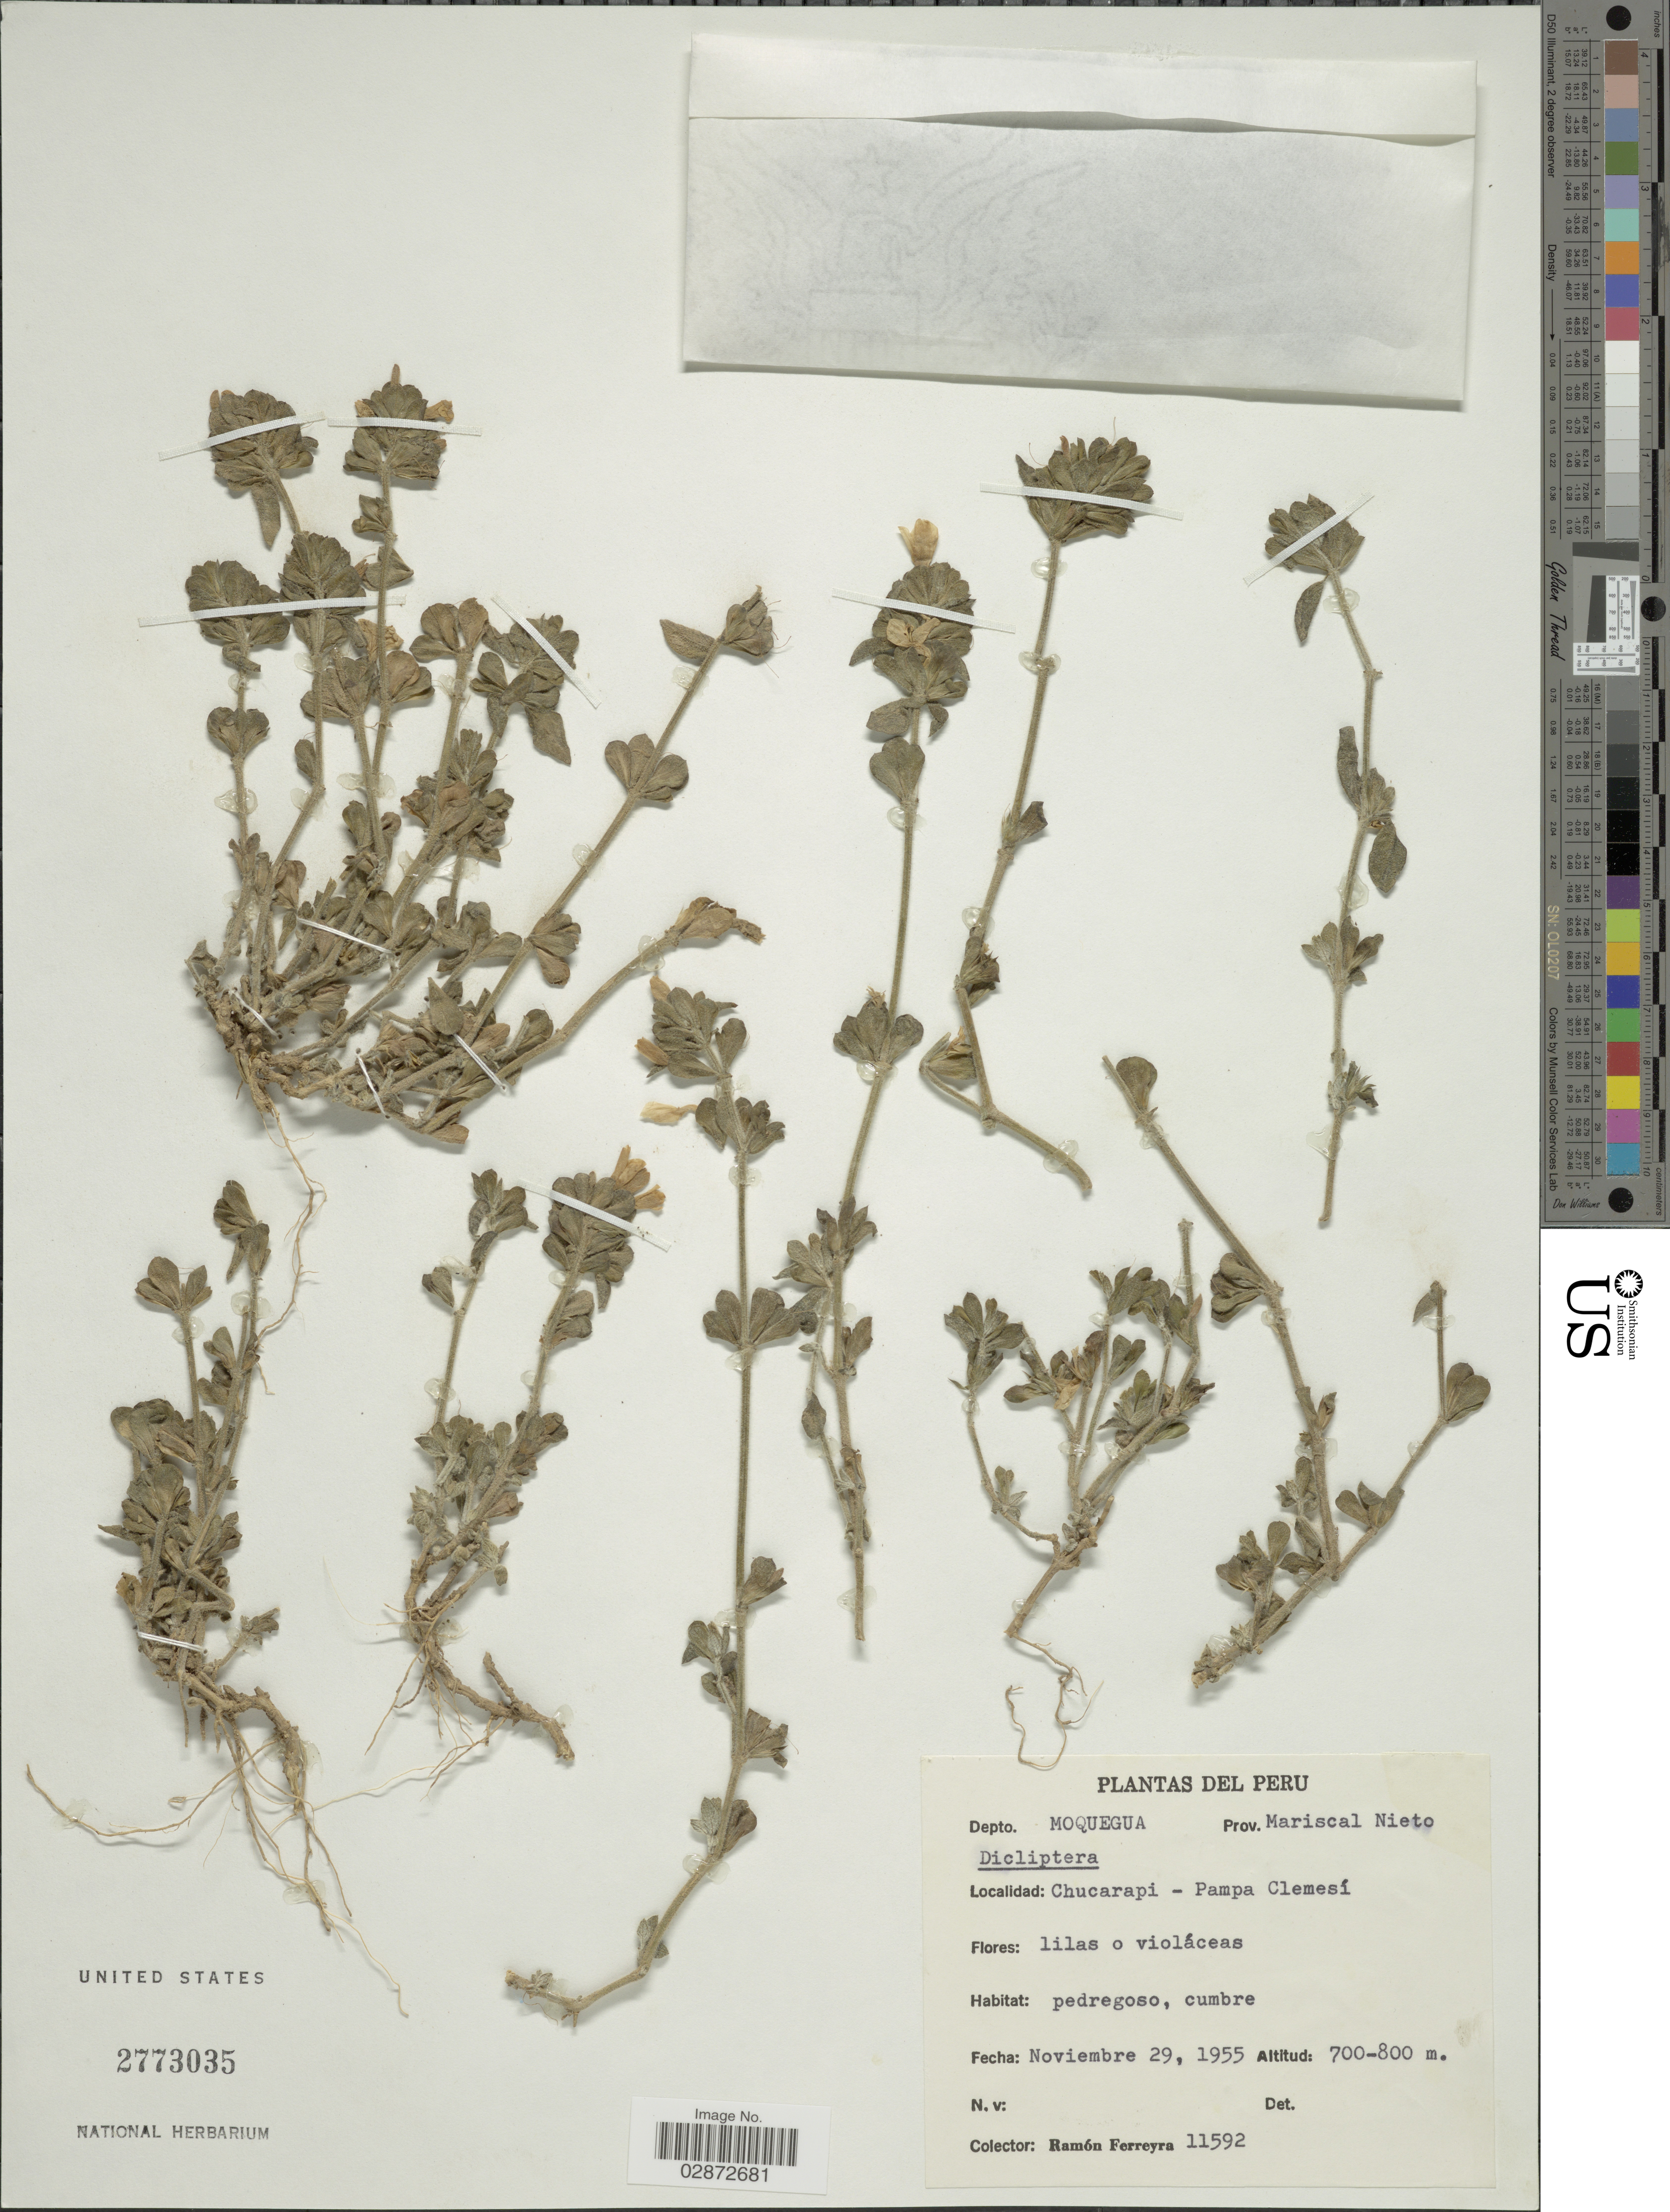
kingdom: Plantae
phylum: Tracheophyta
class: Magnoliopsida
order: Lamiales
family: Acanthaceae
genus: Dicliptera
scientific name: Dicliptera sp.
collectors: R. A. Ferreyra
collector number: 11592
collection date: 1955-11-29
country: Peru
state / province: Moquegua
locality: Prov. Mariscal Nieto. Chucarapi - Pampa Clemesí.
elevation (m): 700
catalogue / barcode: US 2773035